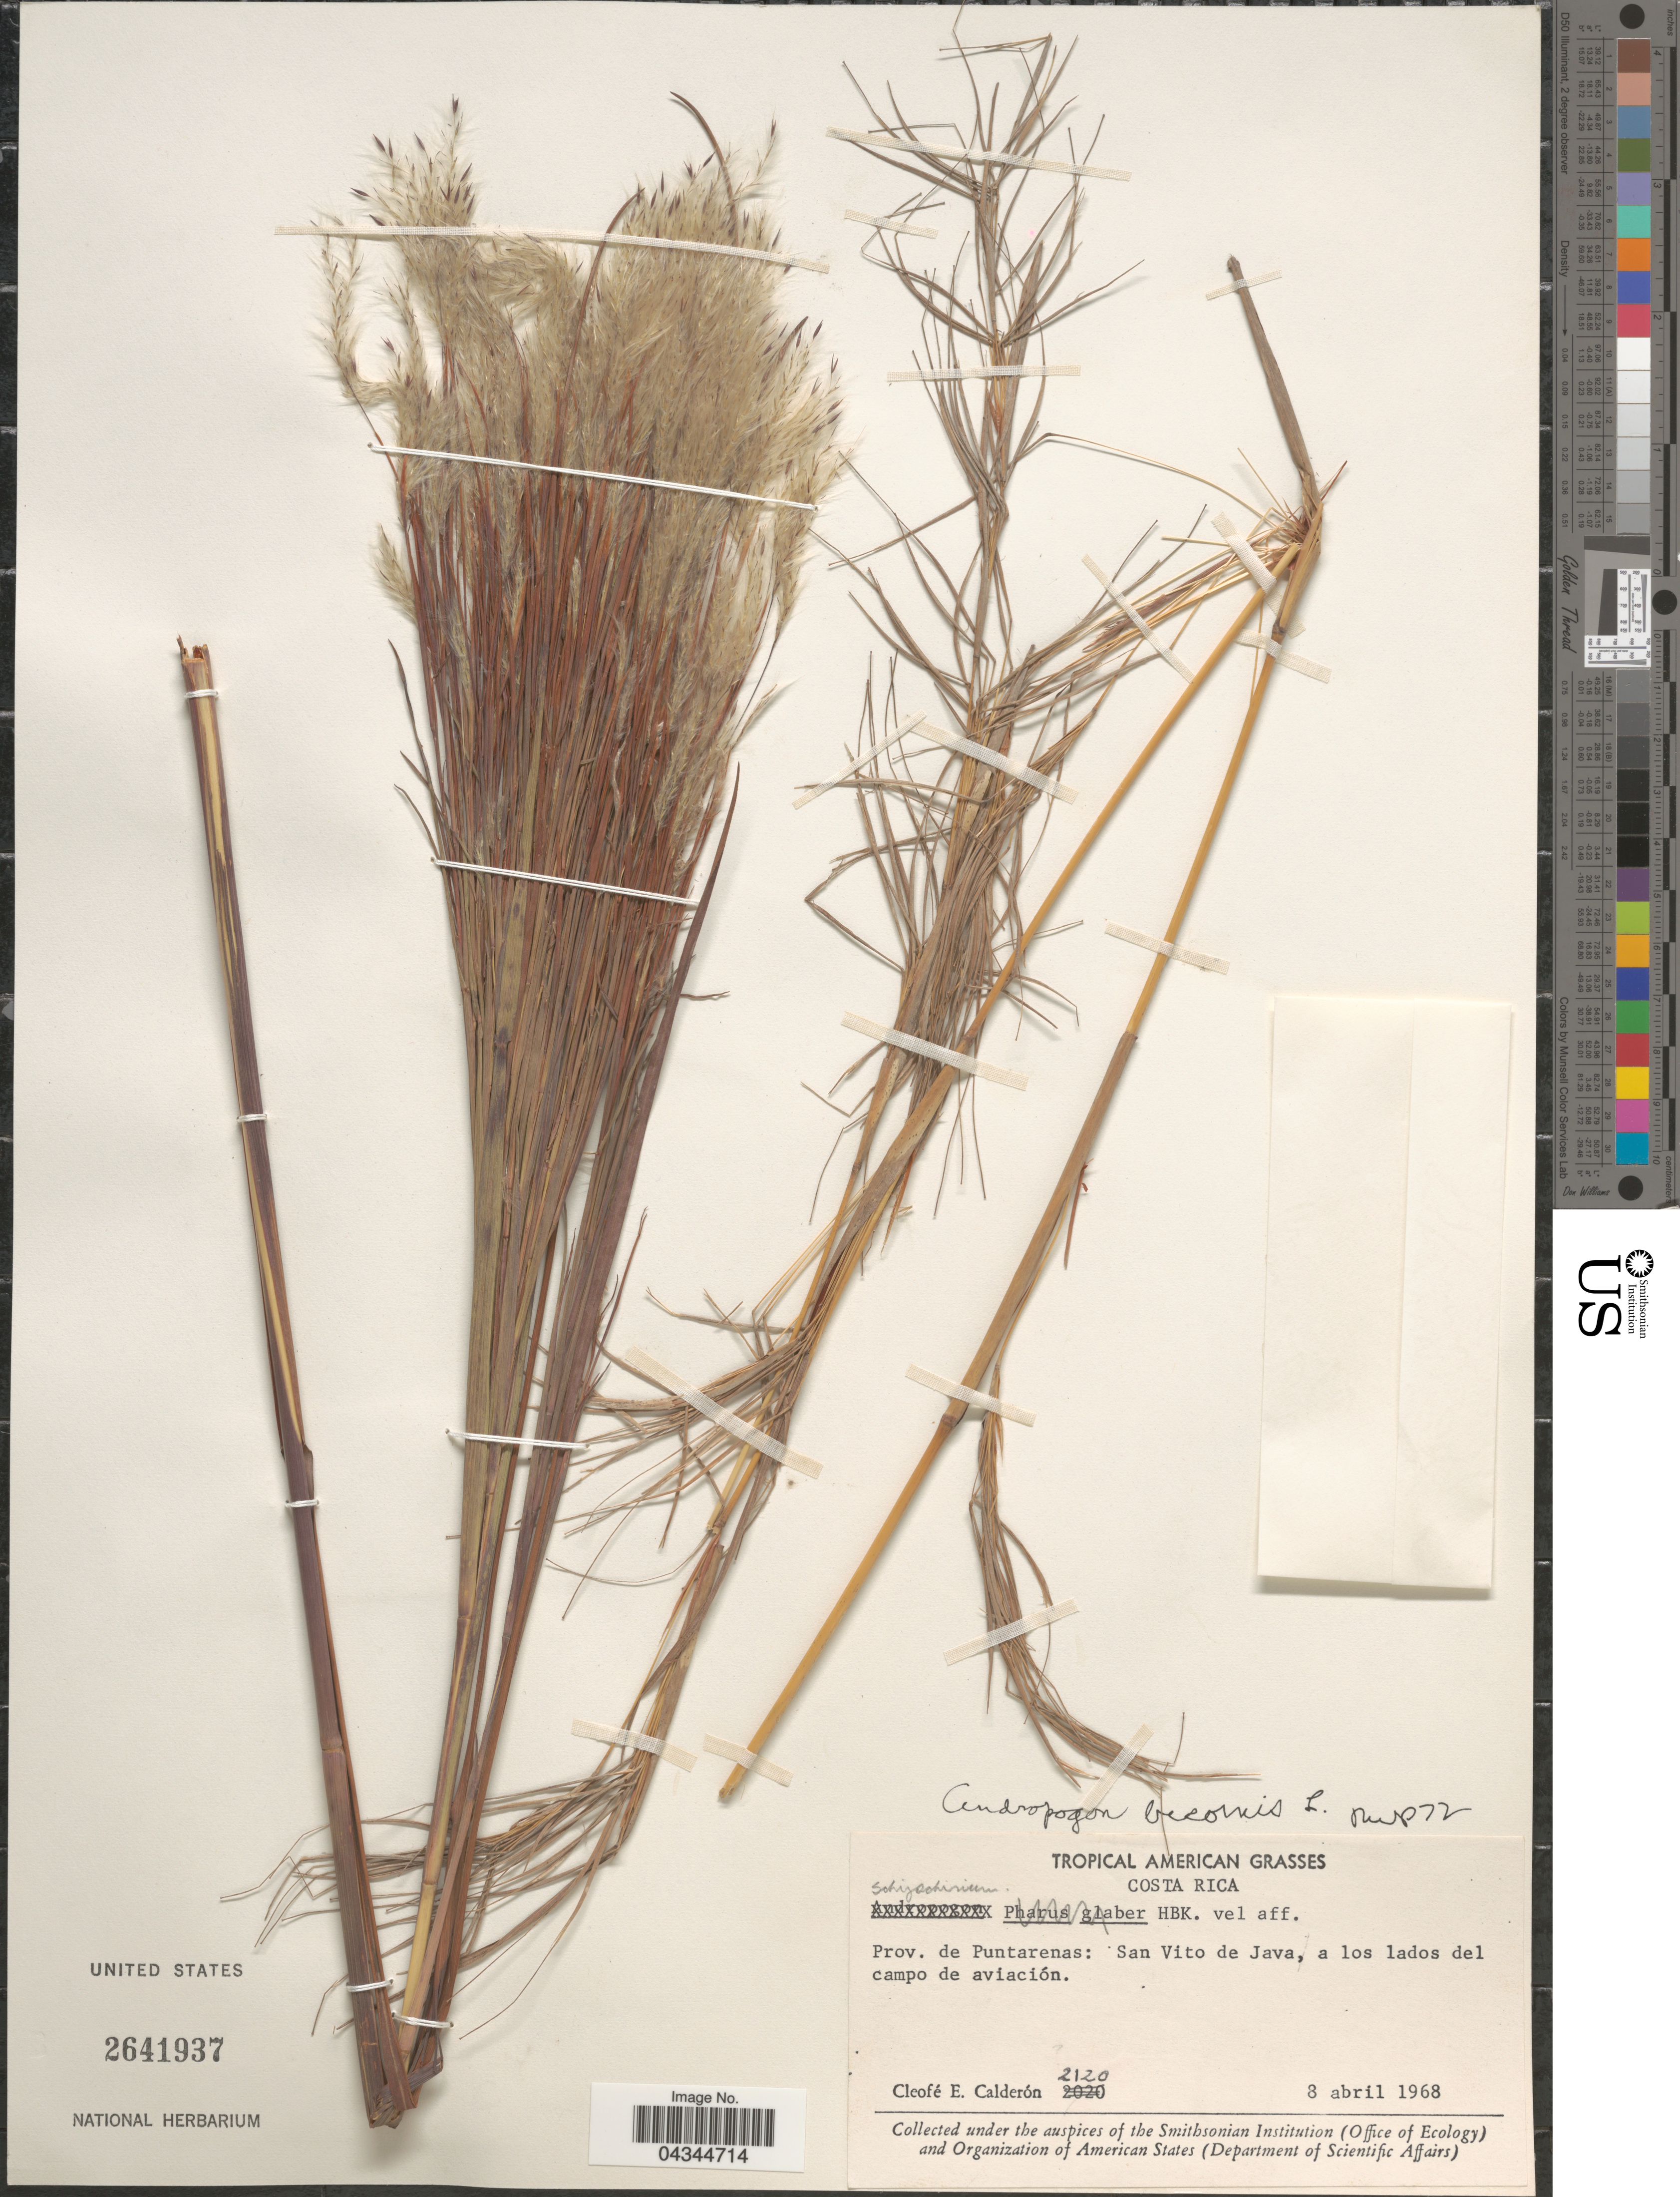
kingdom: Plantae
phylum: Tracheophyta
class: Liliopsida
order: Poales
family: Poaceae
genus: Andropogon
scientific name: Andropogon bicornis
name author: L.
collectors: C. E. Calderón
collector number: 2120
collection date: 1968-04-08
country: Costa Rica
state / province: Puntarenas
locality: San Vito de Java, a los lados del campo de aviación.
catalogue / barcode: US 2641937